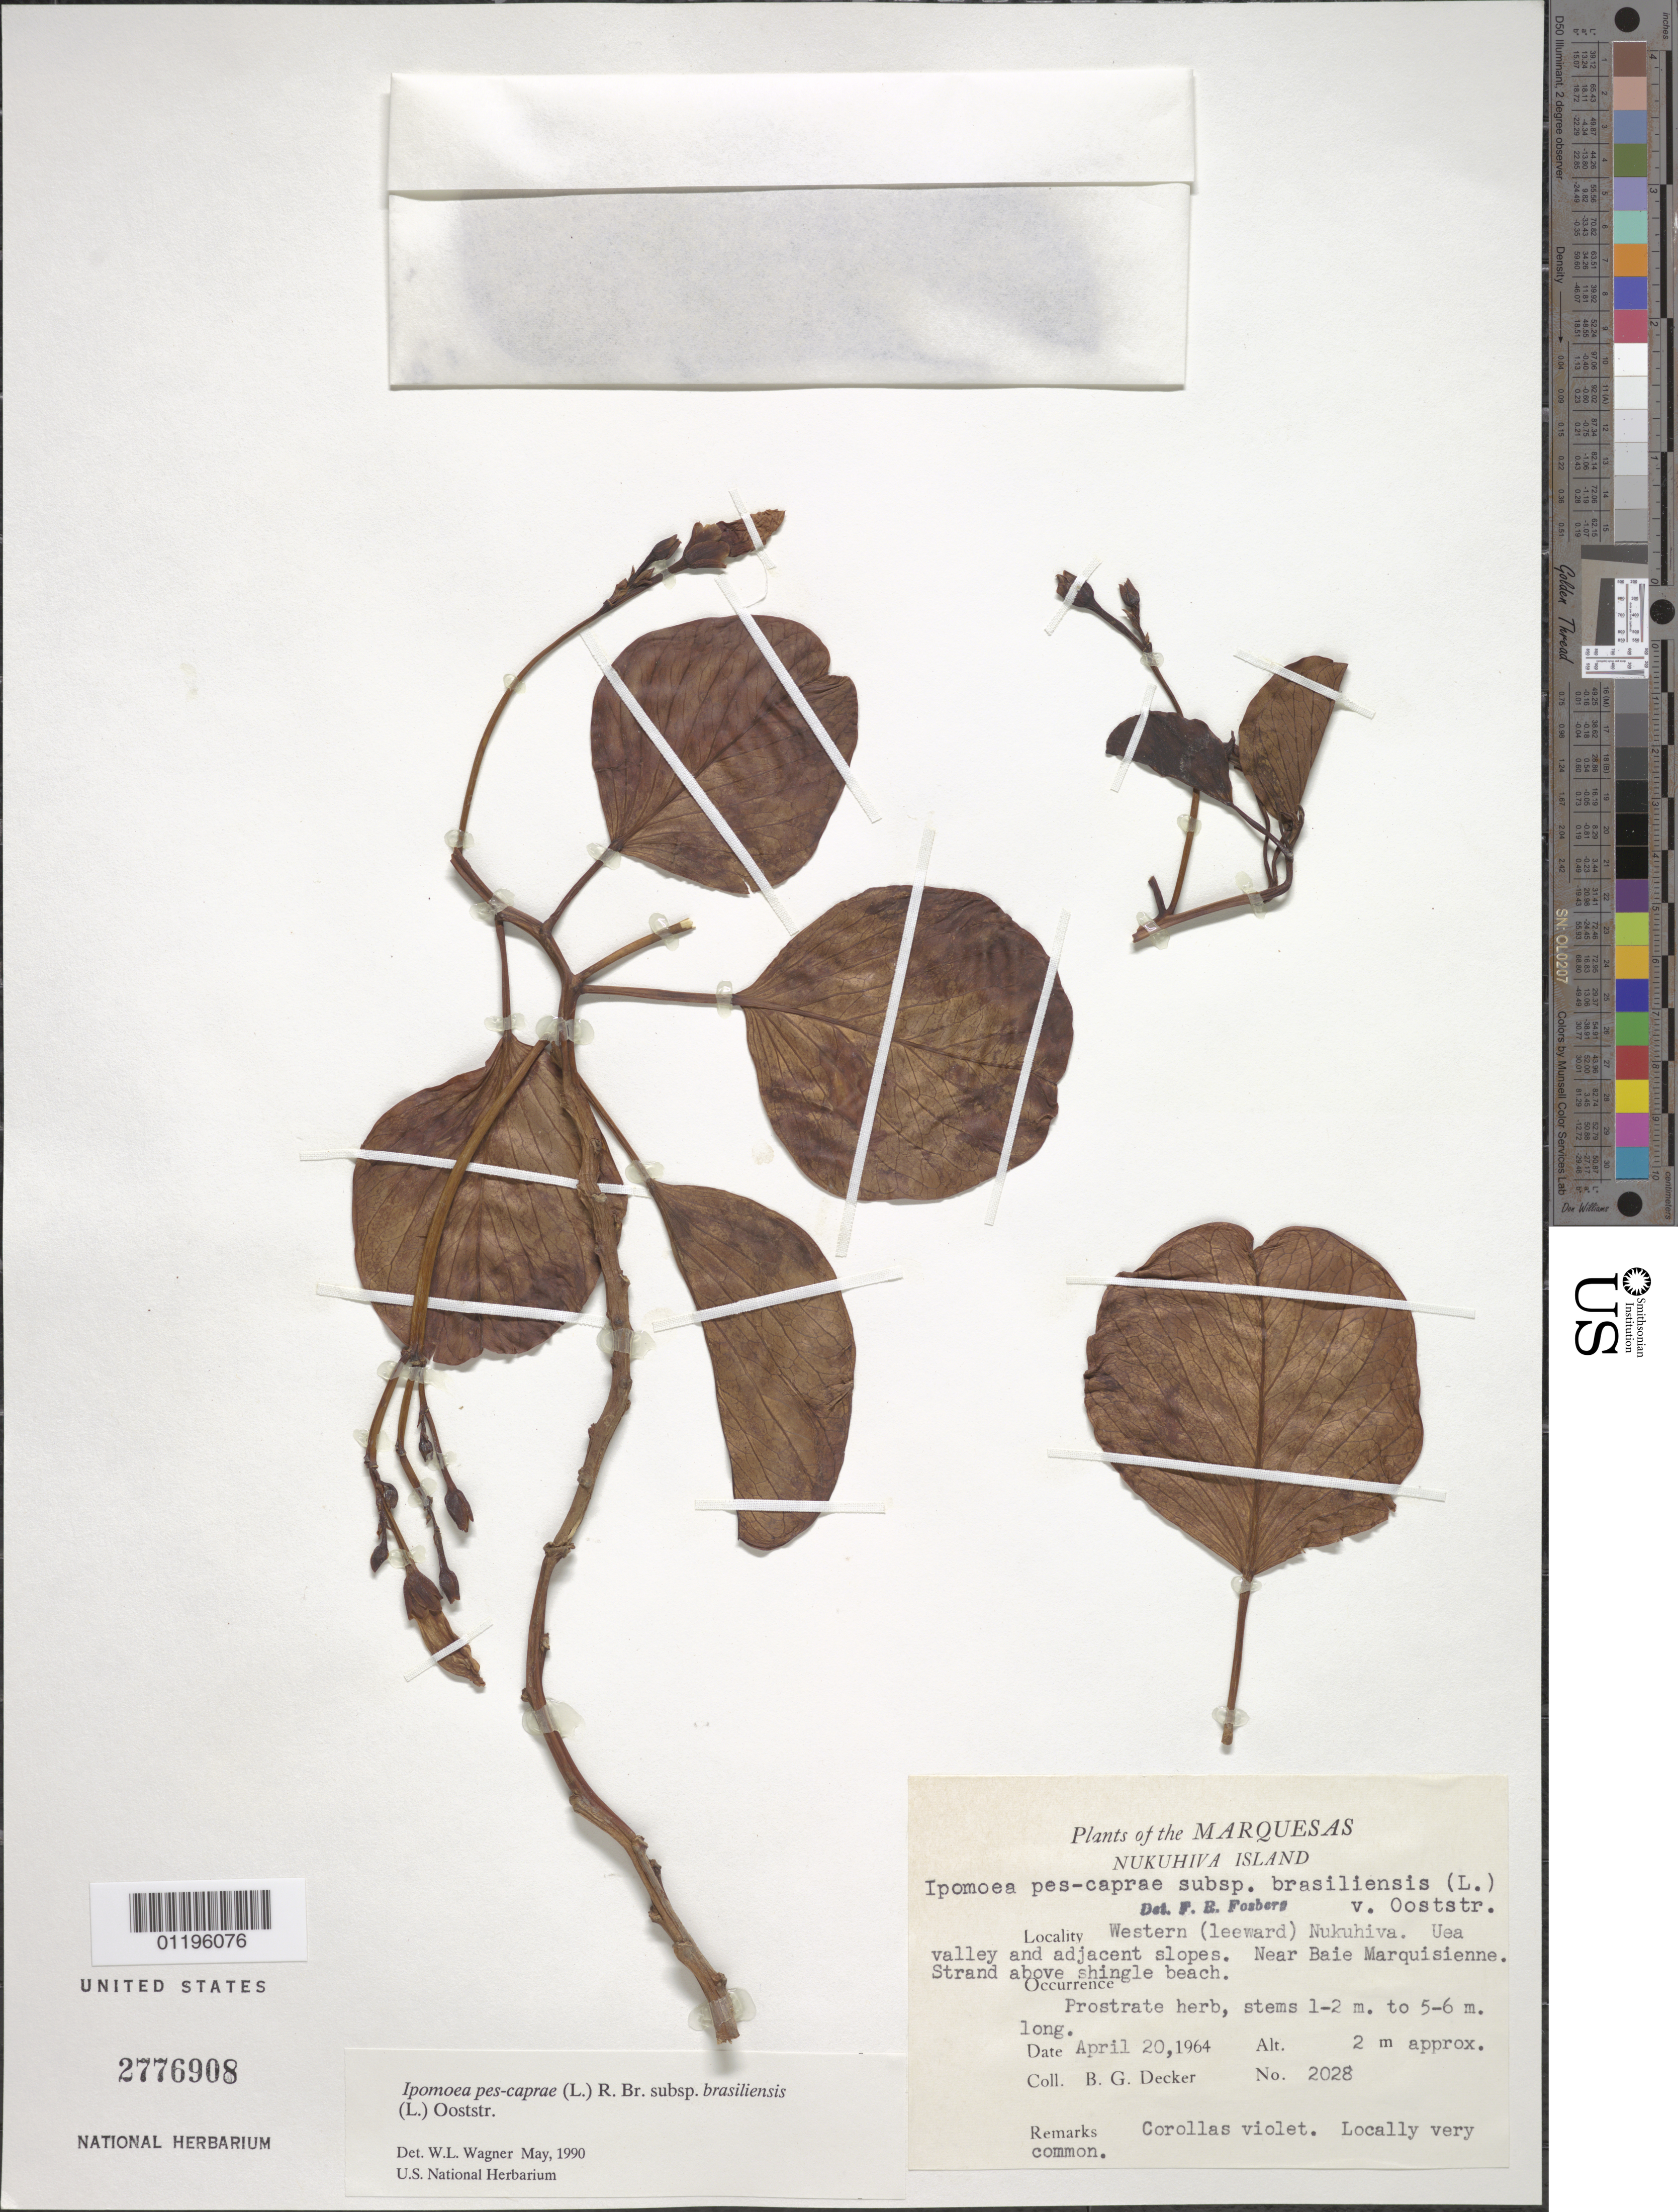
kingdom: Plantae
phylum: Tracheophyta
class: Magnoliopsida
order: Solanales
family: Convolvulaceae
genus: Ipomoea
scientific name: Ipomoea pes-caprae subsp. brasiliensis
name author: (L.) Ooststr.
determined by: Wagner, W. L., (BOT), Smithsonian Institution - National Museum of Natural History (UNITED STATES)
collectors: B. G. Decker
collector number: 2028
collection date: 1964-04-20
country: French Polynesia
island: Nuku Hiva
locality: Leeward (W) side of island, Uea Valley and adjacent slopes, near Baie Marquisienne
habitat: Strand above shingle beach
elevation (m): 2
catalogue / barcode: US 2776908